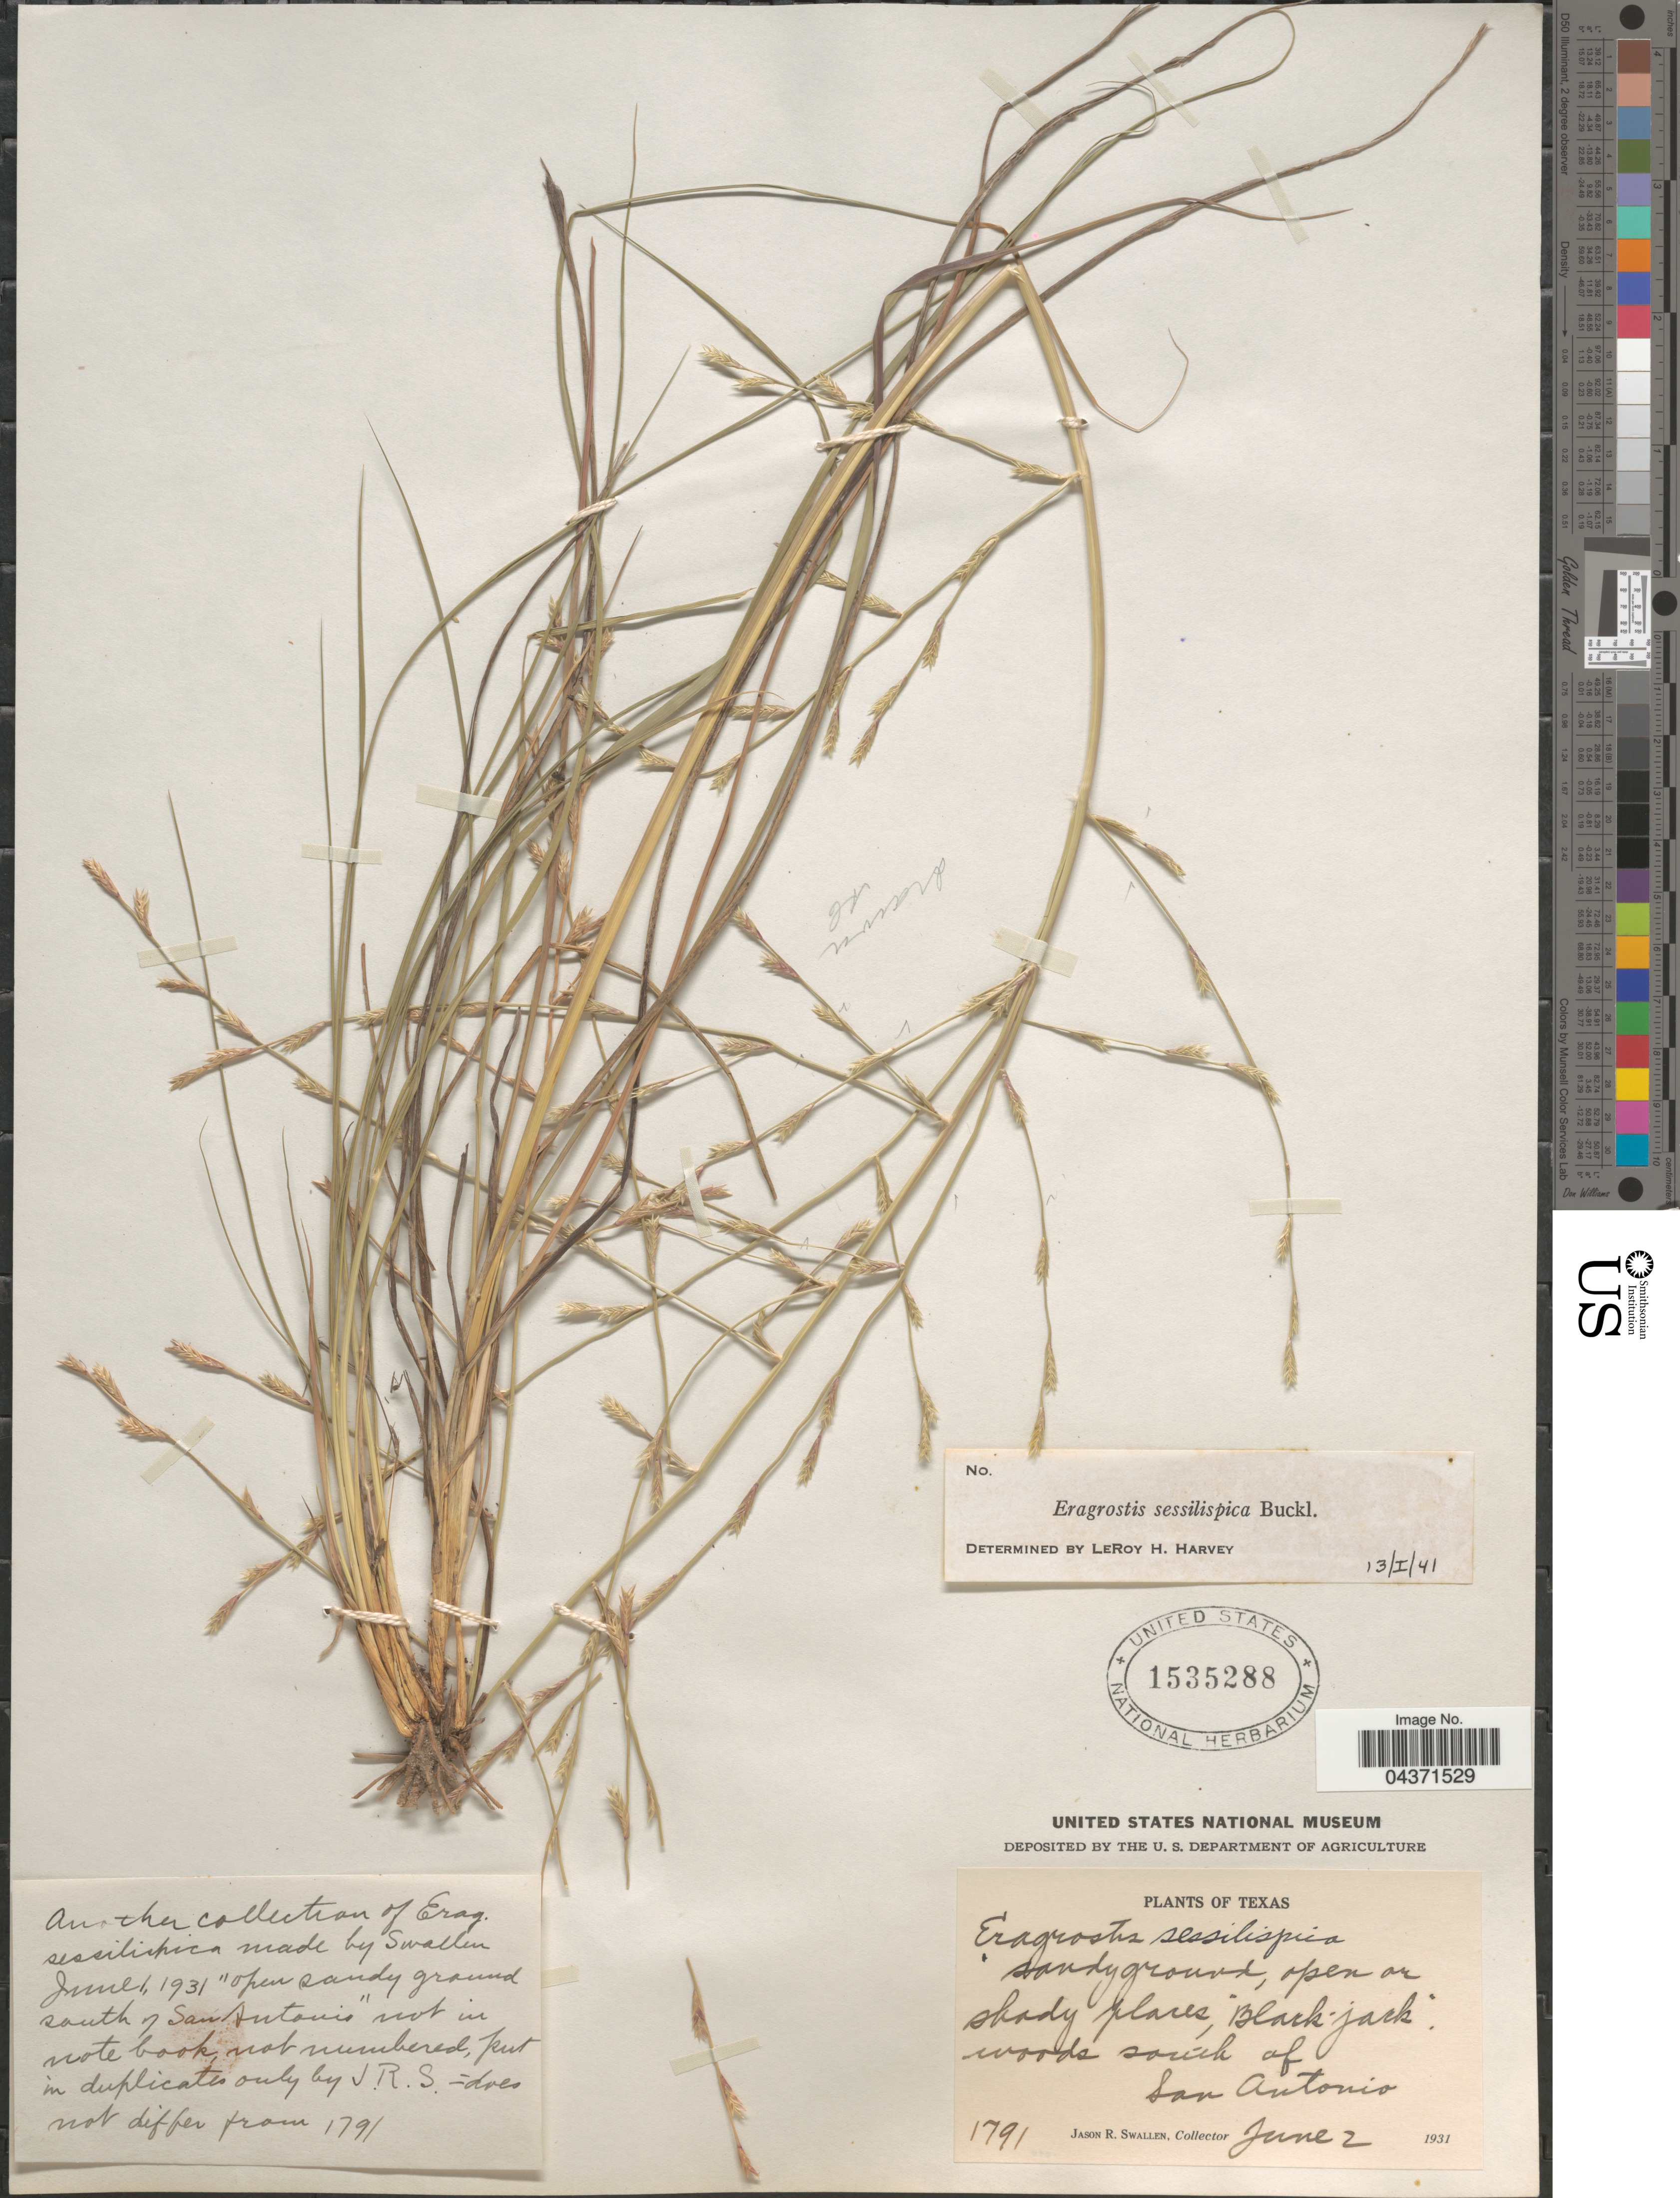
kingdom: Plantae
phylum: Tracheophyta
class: Liliopsida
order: Poales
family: Poaceae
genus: Eragrostis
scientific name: Eragrostis sessilispica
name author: Buckley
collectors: J. R. Swallen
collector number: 1791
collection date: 1931-06-02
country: United States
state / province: Texas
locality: Open or shady places, Black-jack woods south of San Antonio.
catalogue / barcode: US 1535288